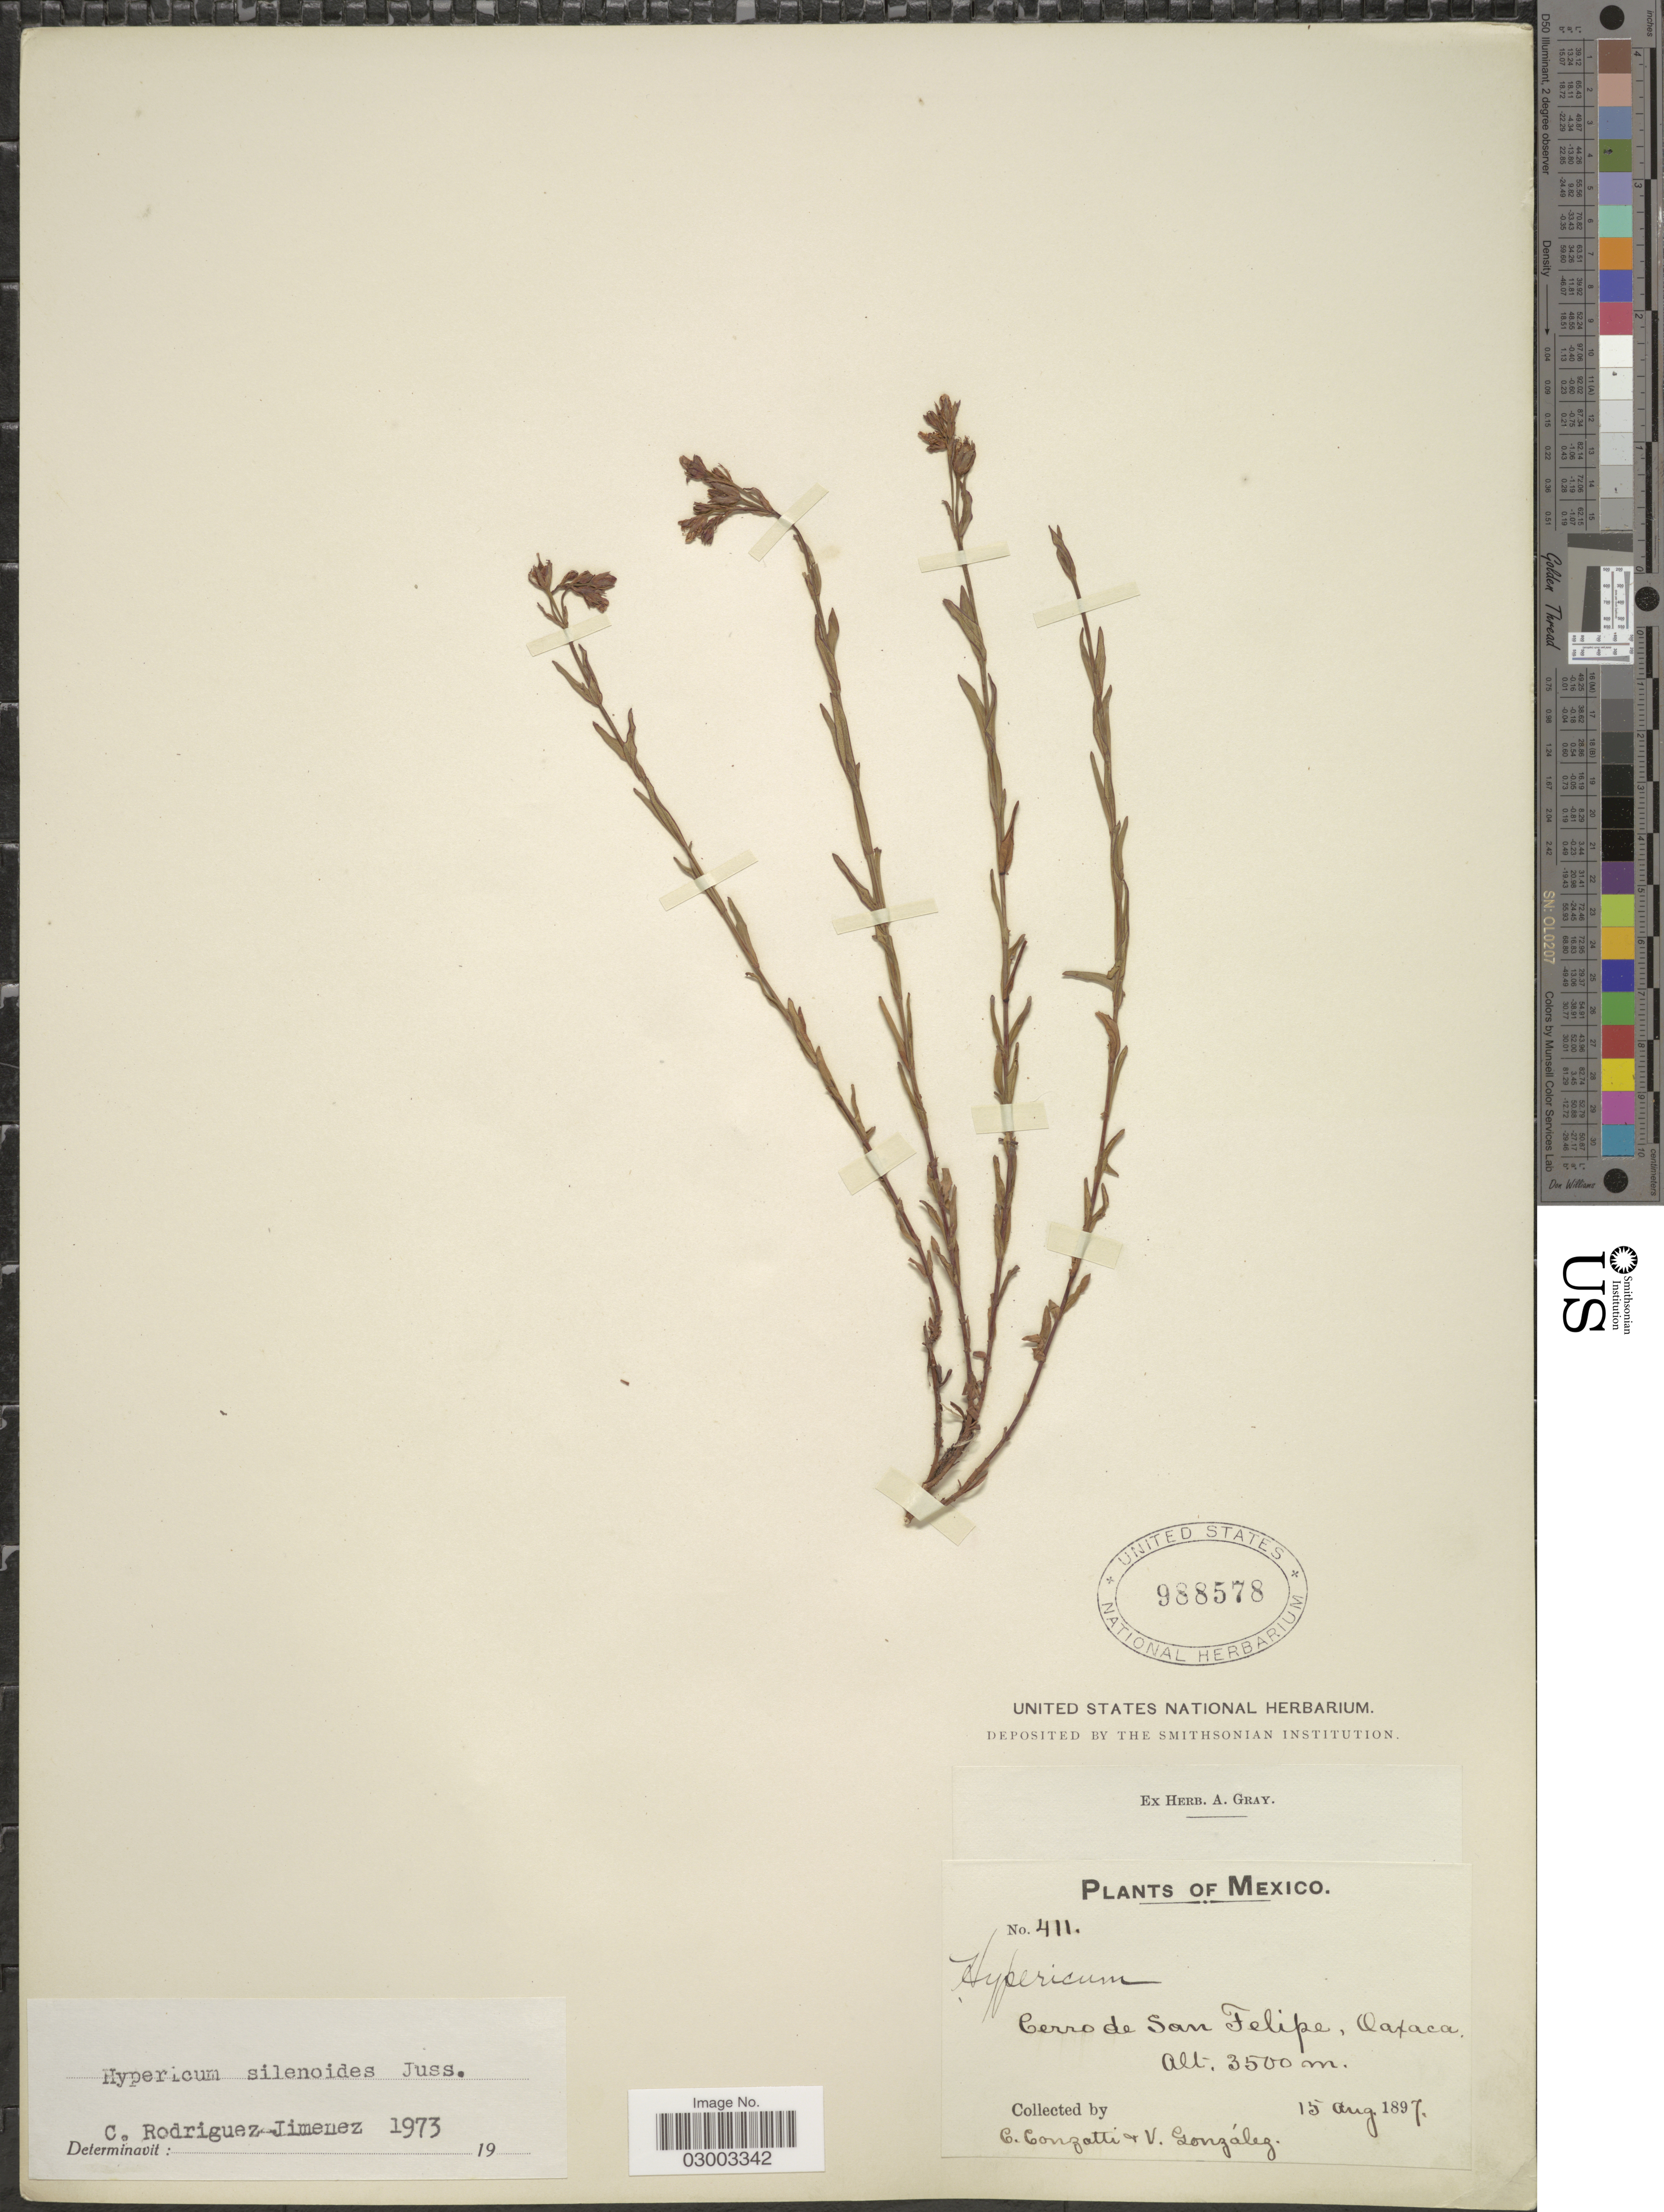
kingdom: Plantae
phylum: Tracheophyta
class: Magnoliopsida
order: Malpighiales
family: Hypericaceae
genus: Hypericum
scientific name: Hypericum silenoides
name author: Juss.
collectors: C. Conzatti & V. González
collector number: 411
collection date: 1897-08-15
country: Mexico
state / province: Oaxaca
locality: Cerro de San Felipe, Oaxaca.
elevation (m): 3500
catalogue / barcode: US 988578